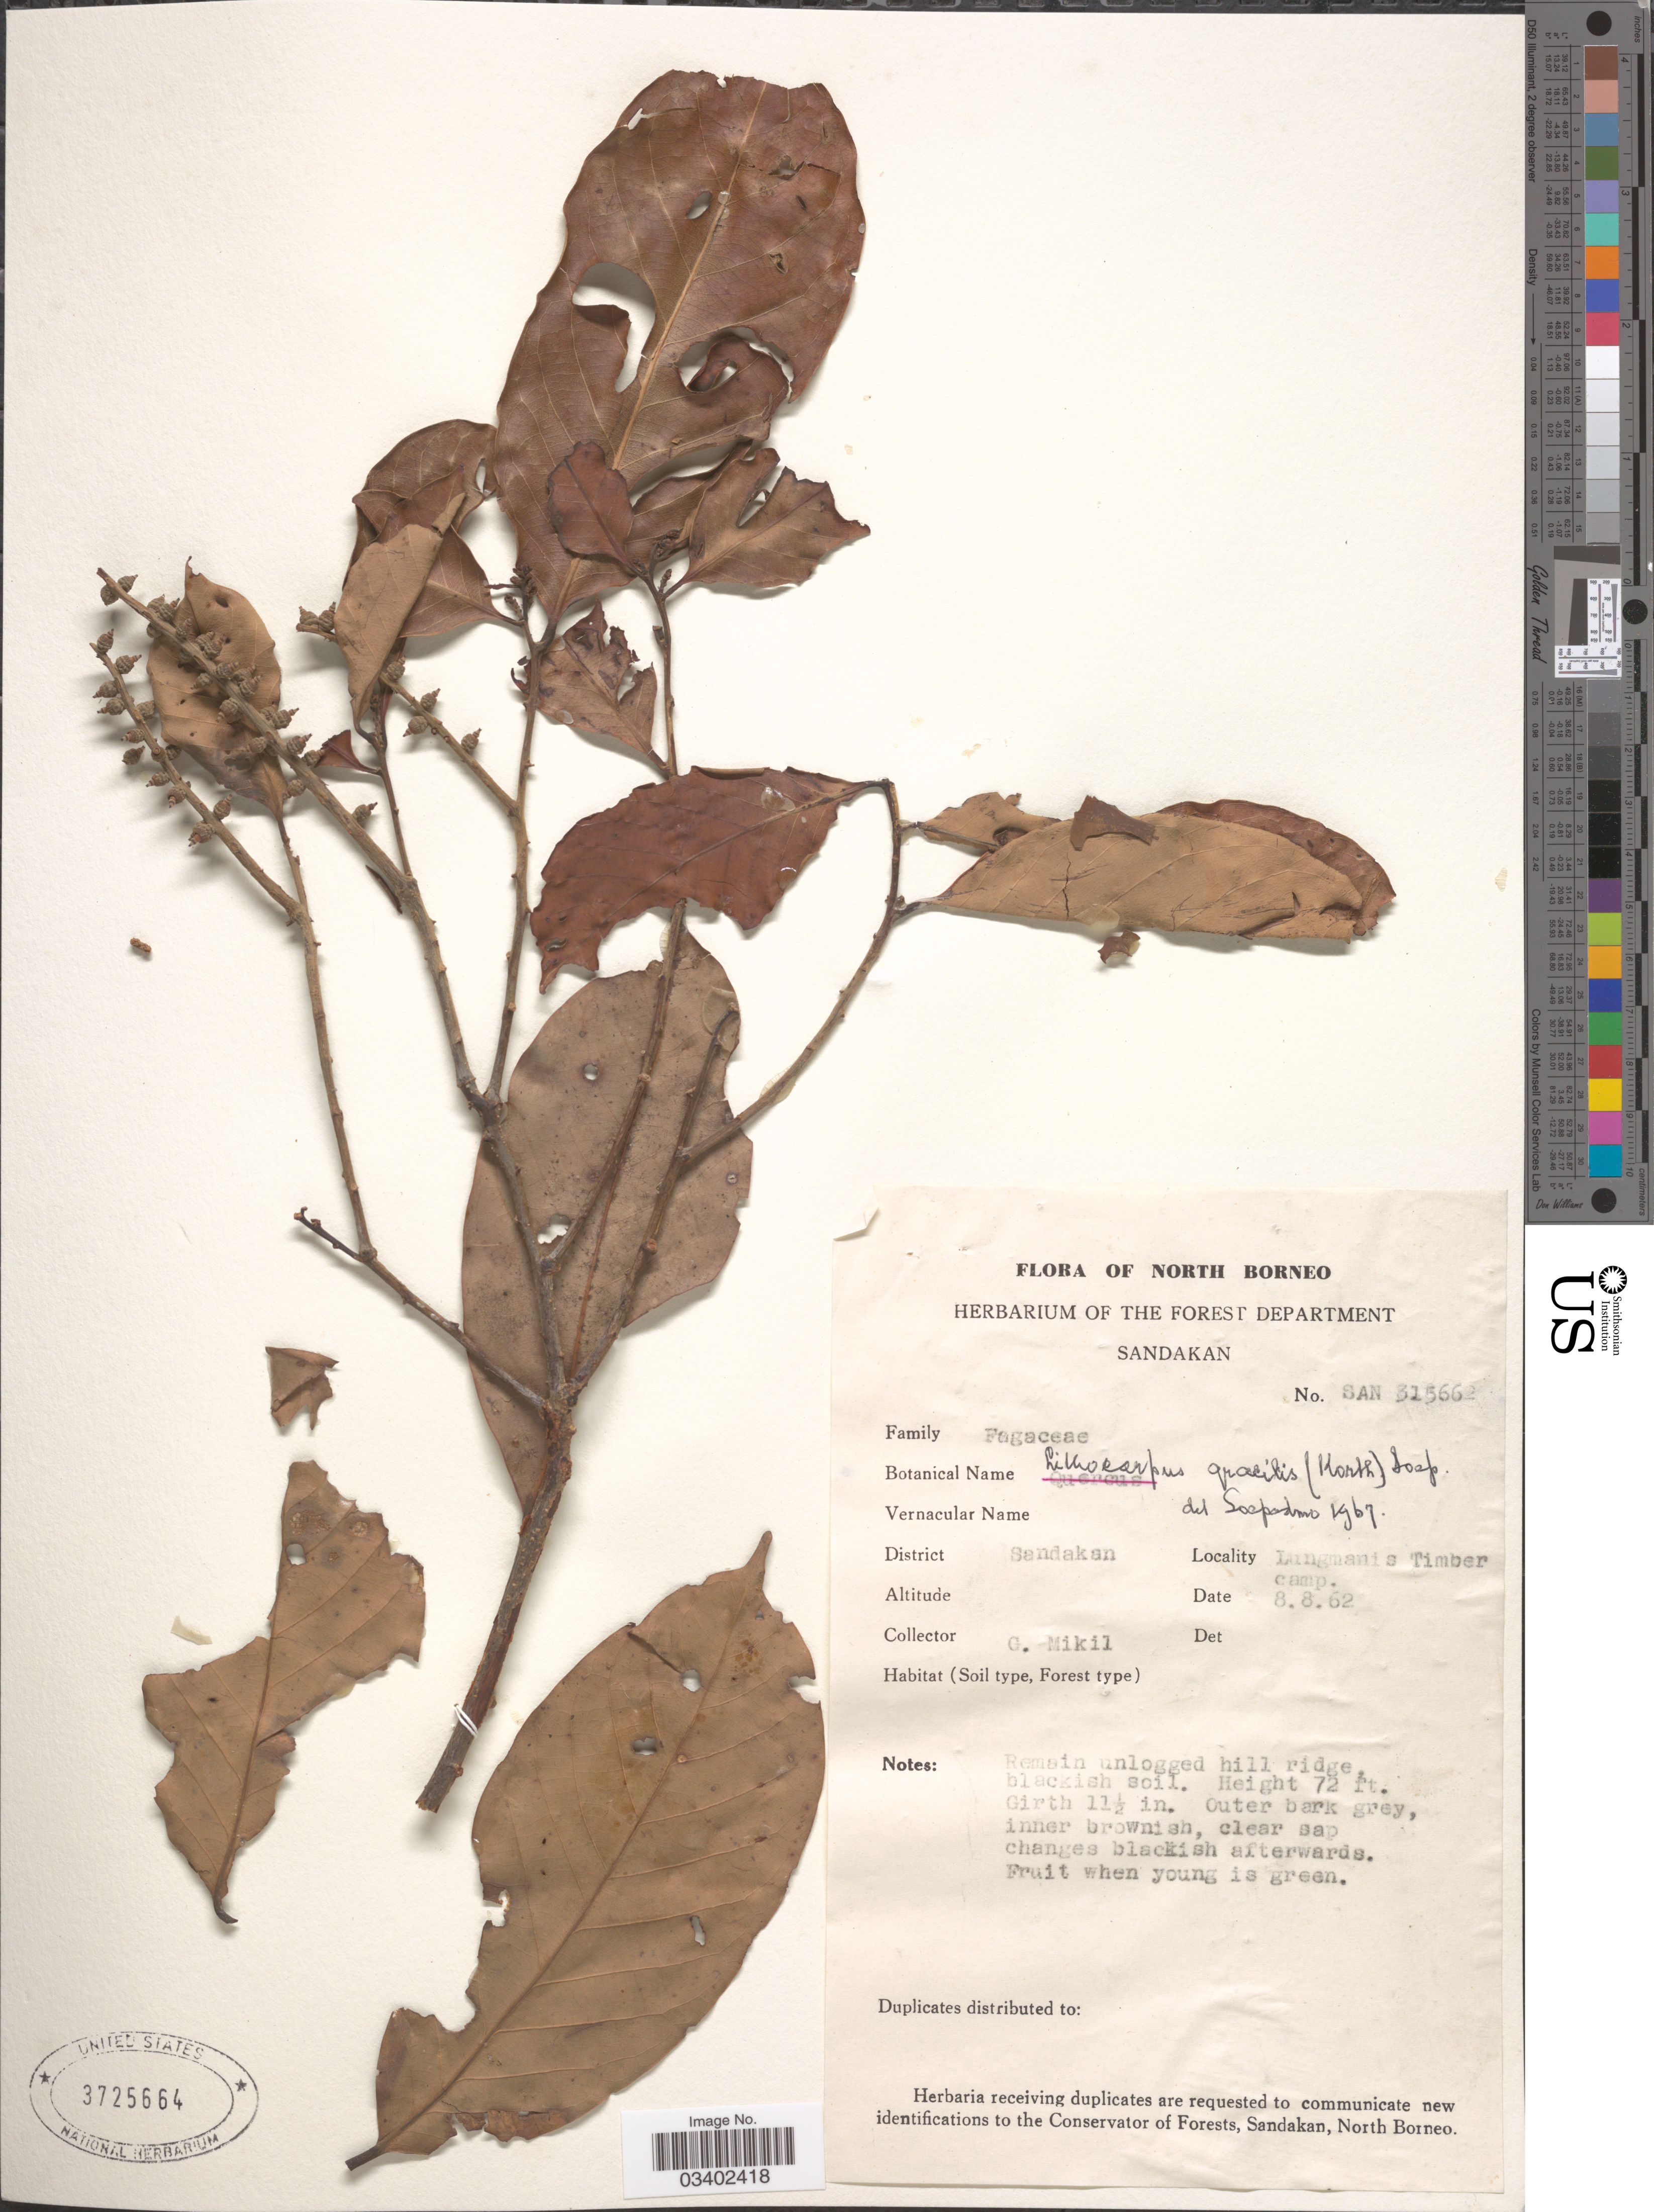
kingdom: Plantae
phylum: Tracheophyta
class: Magnoliopsida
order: Fagales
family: Fagaceae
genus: Lithocarpus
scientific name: Lithocarpus gracilis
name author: (Korth.) Soepadmo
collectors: G. Mikil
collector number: SAN 31566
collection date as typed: Transcribed d/m/y: 8/8/62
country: Malaysia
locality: District Sandakan. Lungmani s Timber camp.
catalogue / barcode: US 3725664